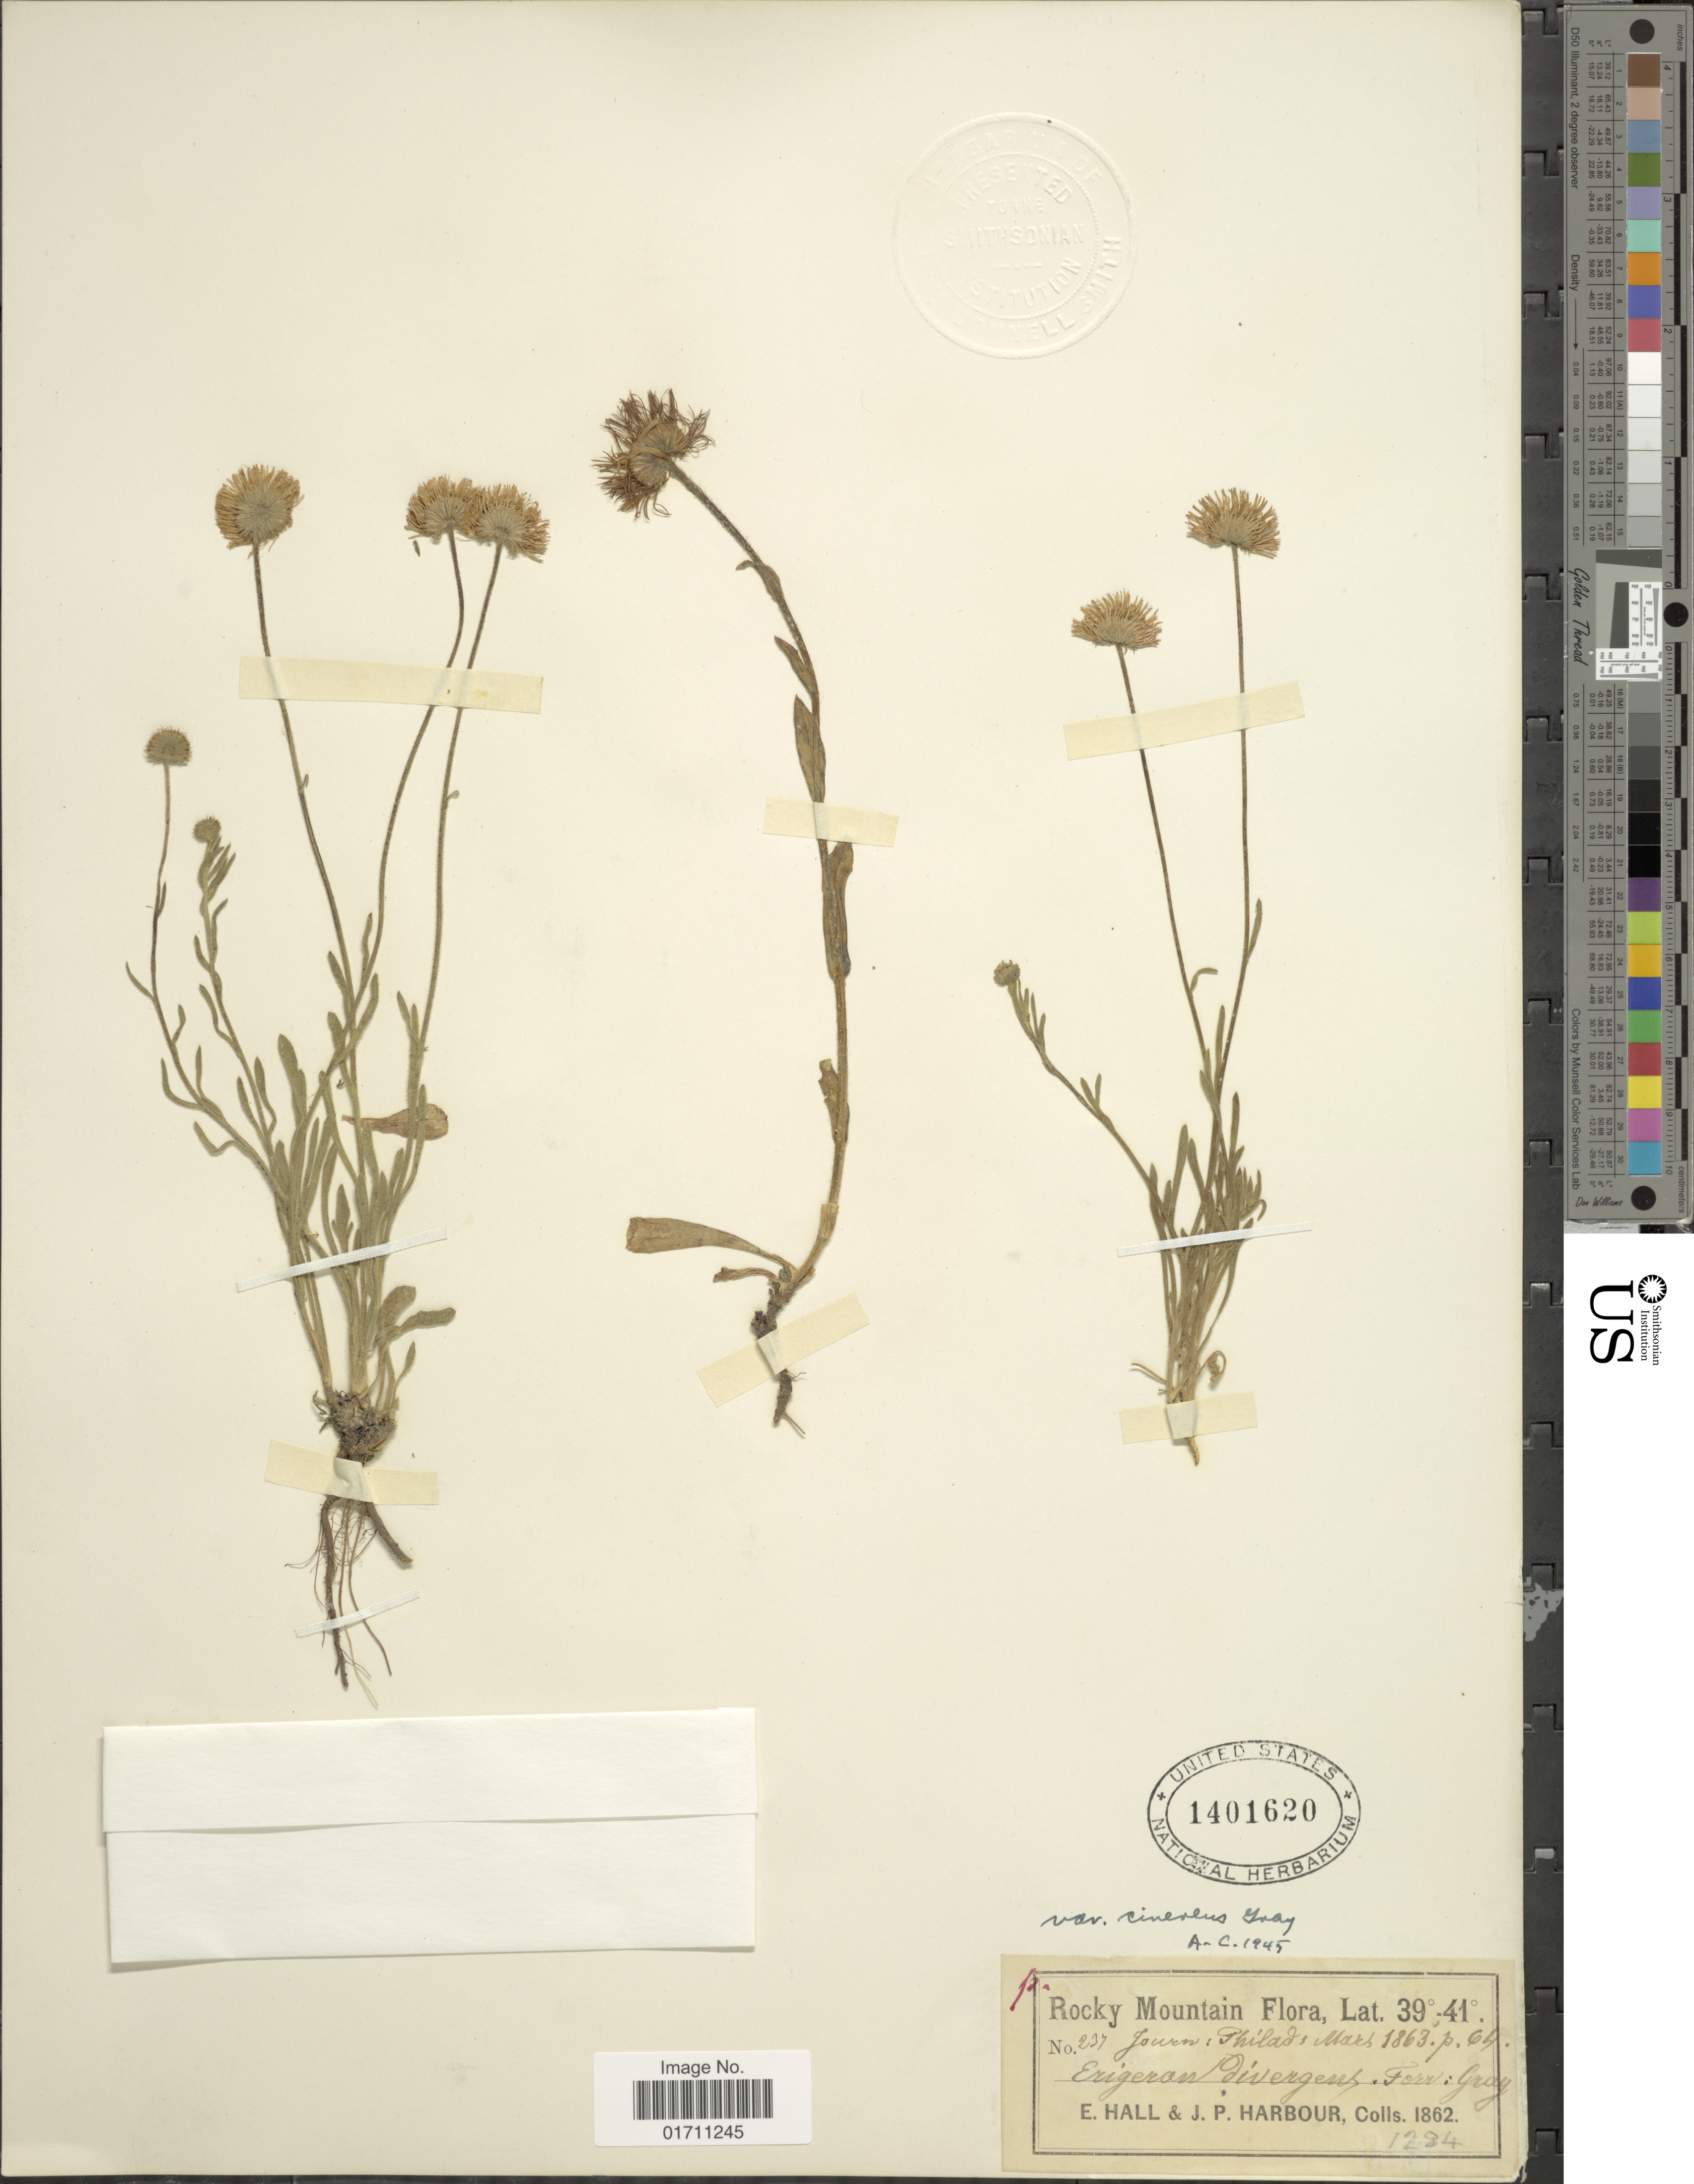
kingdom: Plantae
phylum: Tracheophyta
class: Magnoliopsida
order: Asterales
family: Asteraceae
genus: Erigeron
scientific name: Erigeron colomexicanus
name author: A. Nelson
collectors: E. Hall & J. Harbour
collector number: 237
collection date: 1862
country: United States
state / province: Colorado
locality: Rocky Mtns.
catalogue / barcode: US 1401620